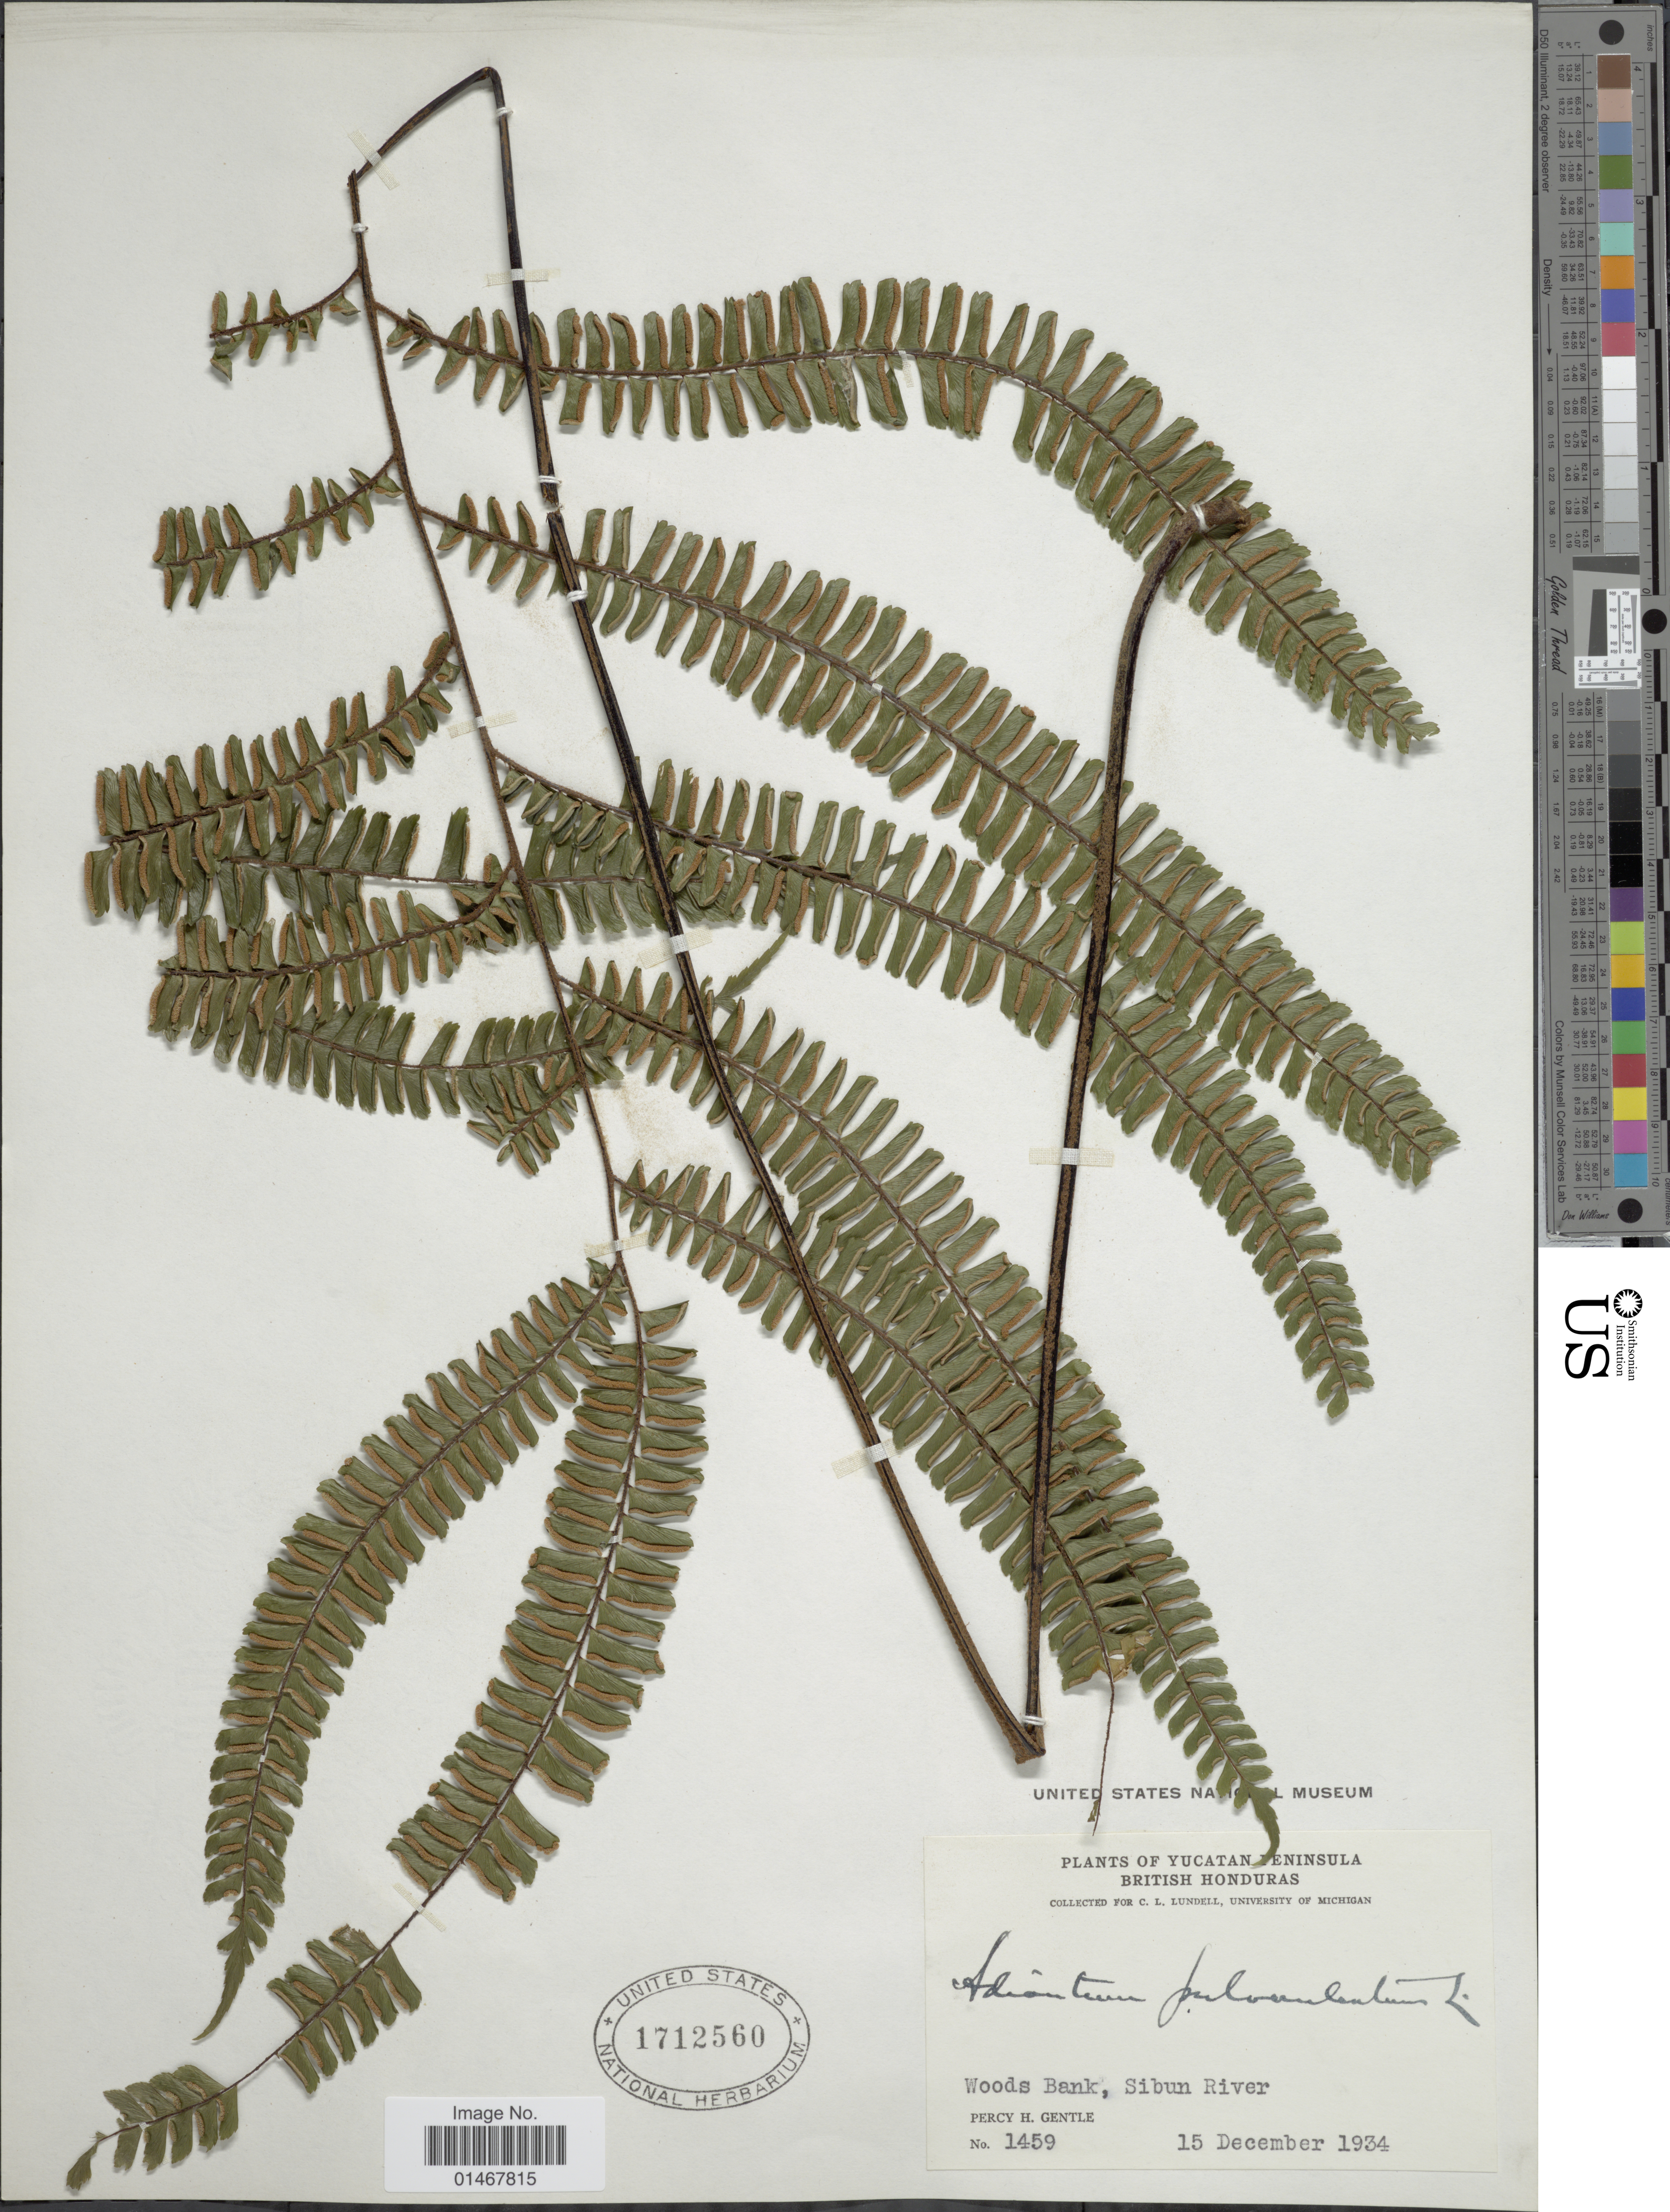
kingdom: Plantae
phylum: Tracheophyta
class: Polypodiopsida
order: Polypodiales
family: Pteridaceae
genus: Adiantum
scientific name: Adiantum pulverulentum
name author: L.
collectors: P. H. Gentle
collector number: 1459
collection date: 1934-12-15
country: Belize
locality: Yucatan Peninsula British Honduras, Woods Bank, Sibum River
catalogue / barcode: US 1712560